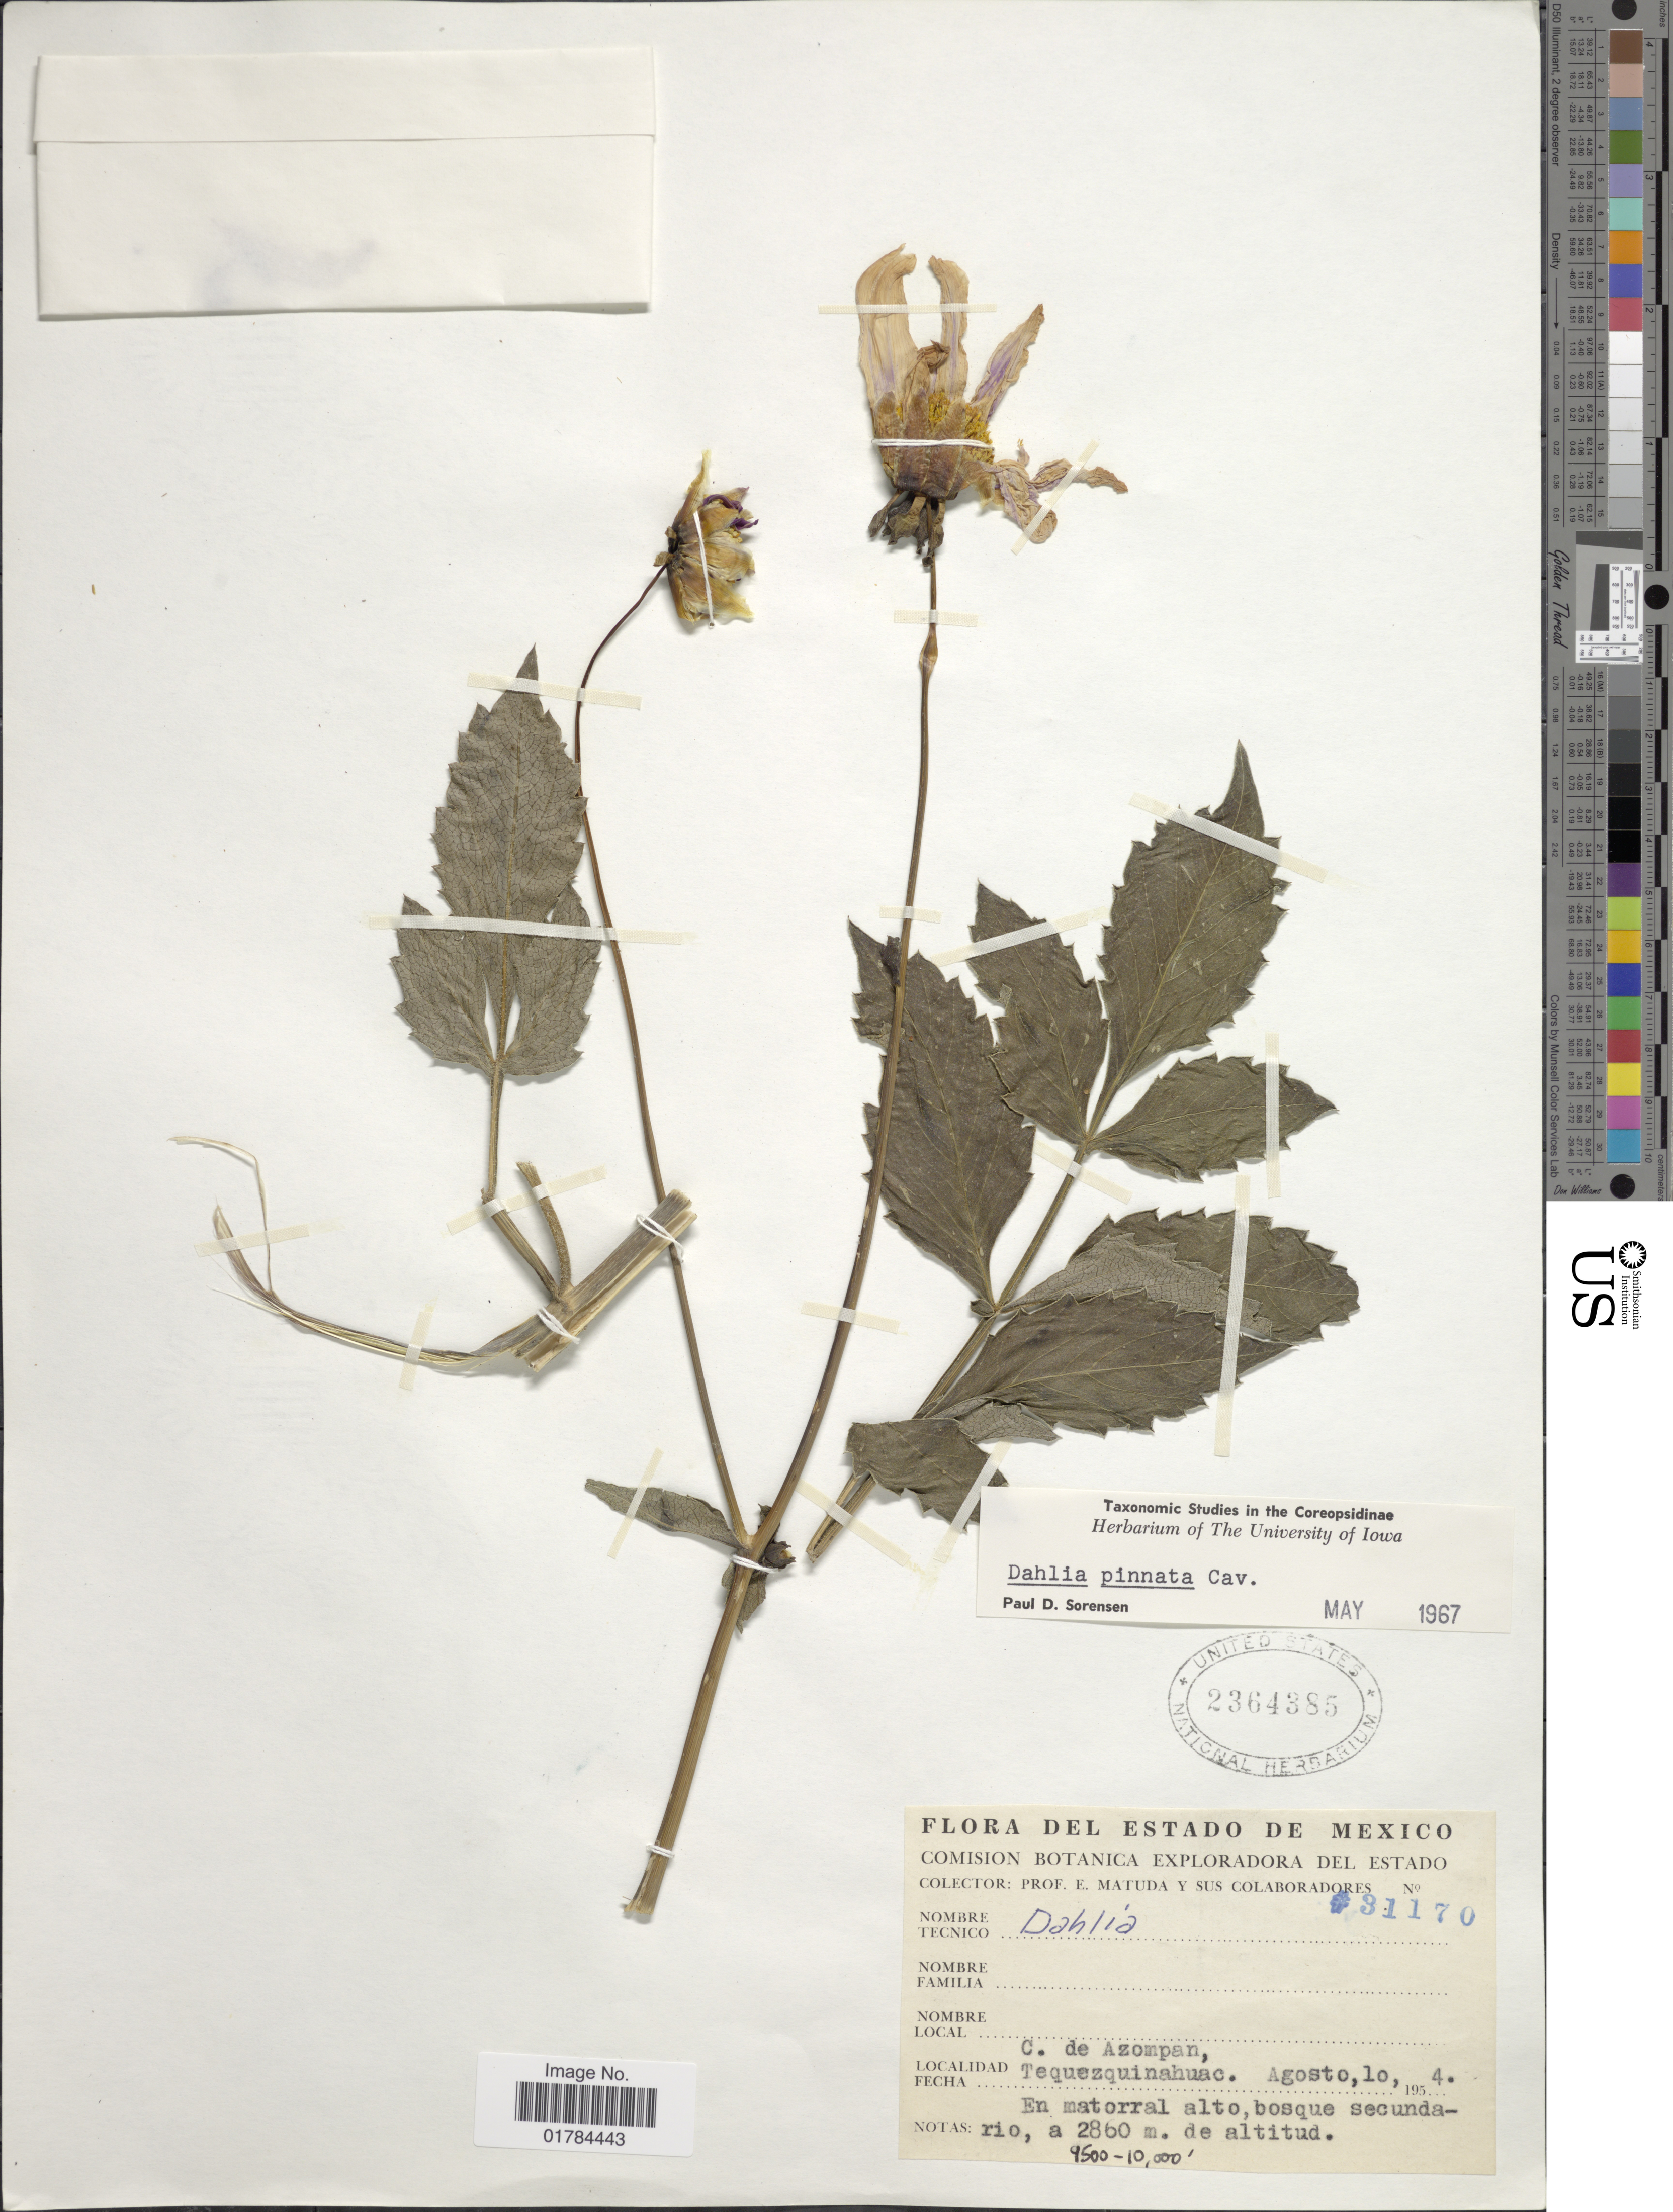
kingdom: Plantae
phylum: Tracheophyta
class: Magnoliopsida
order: Asterales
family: Asteraceae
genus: Dahlia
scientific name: Dahlia pinnata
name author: Cav.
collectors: E. Matuda & et al.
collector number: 31170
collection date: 1954-08-10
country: Mexico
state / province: México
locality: C. de Azompan, Tequezquinahuac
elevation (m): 2896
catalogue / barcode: US 2364385